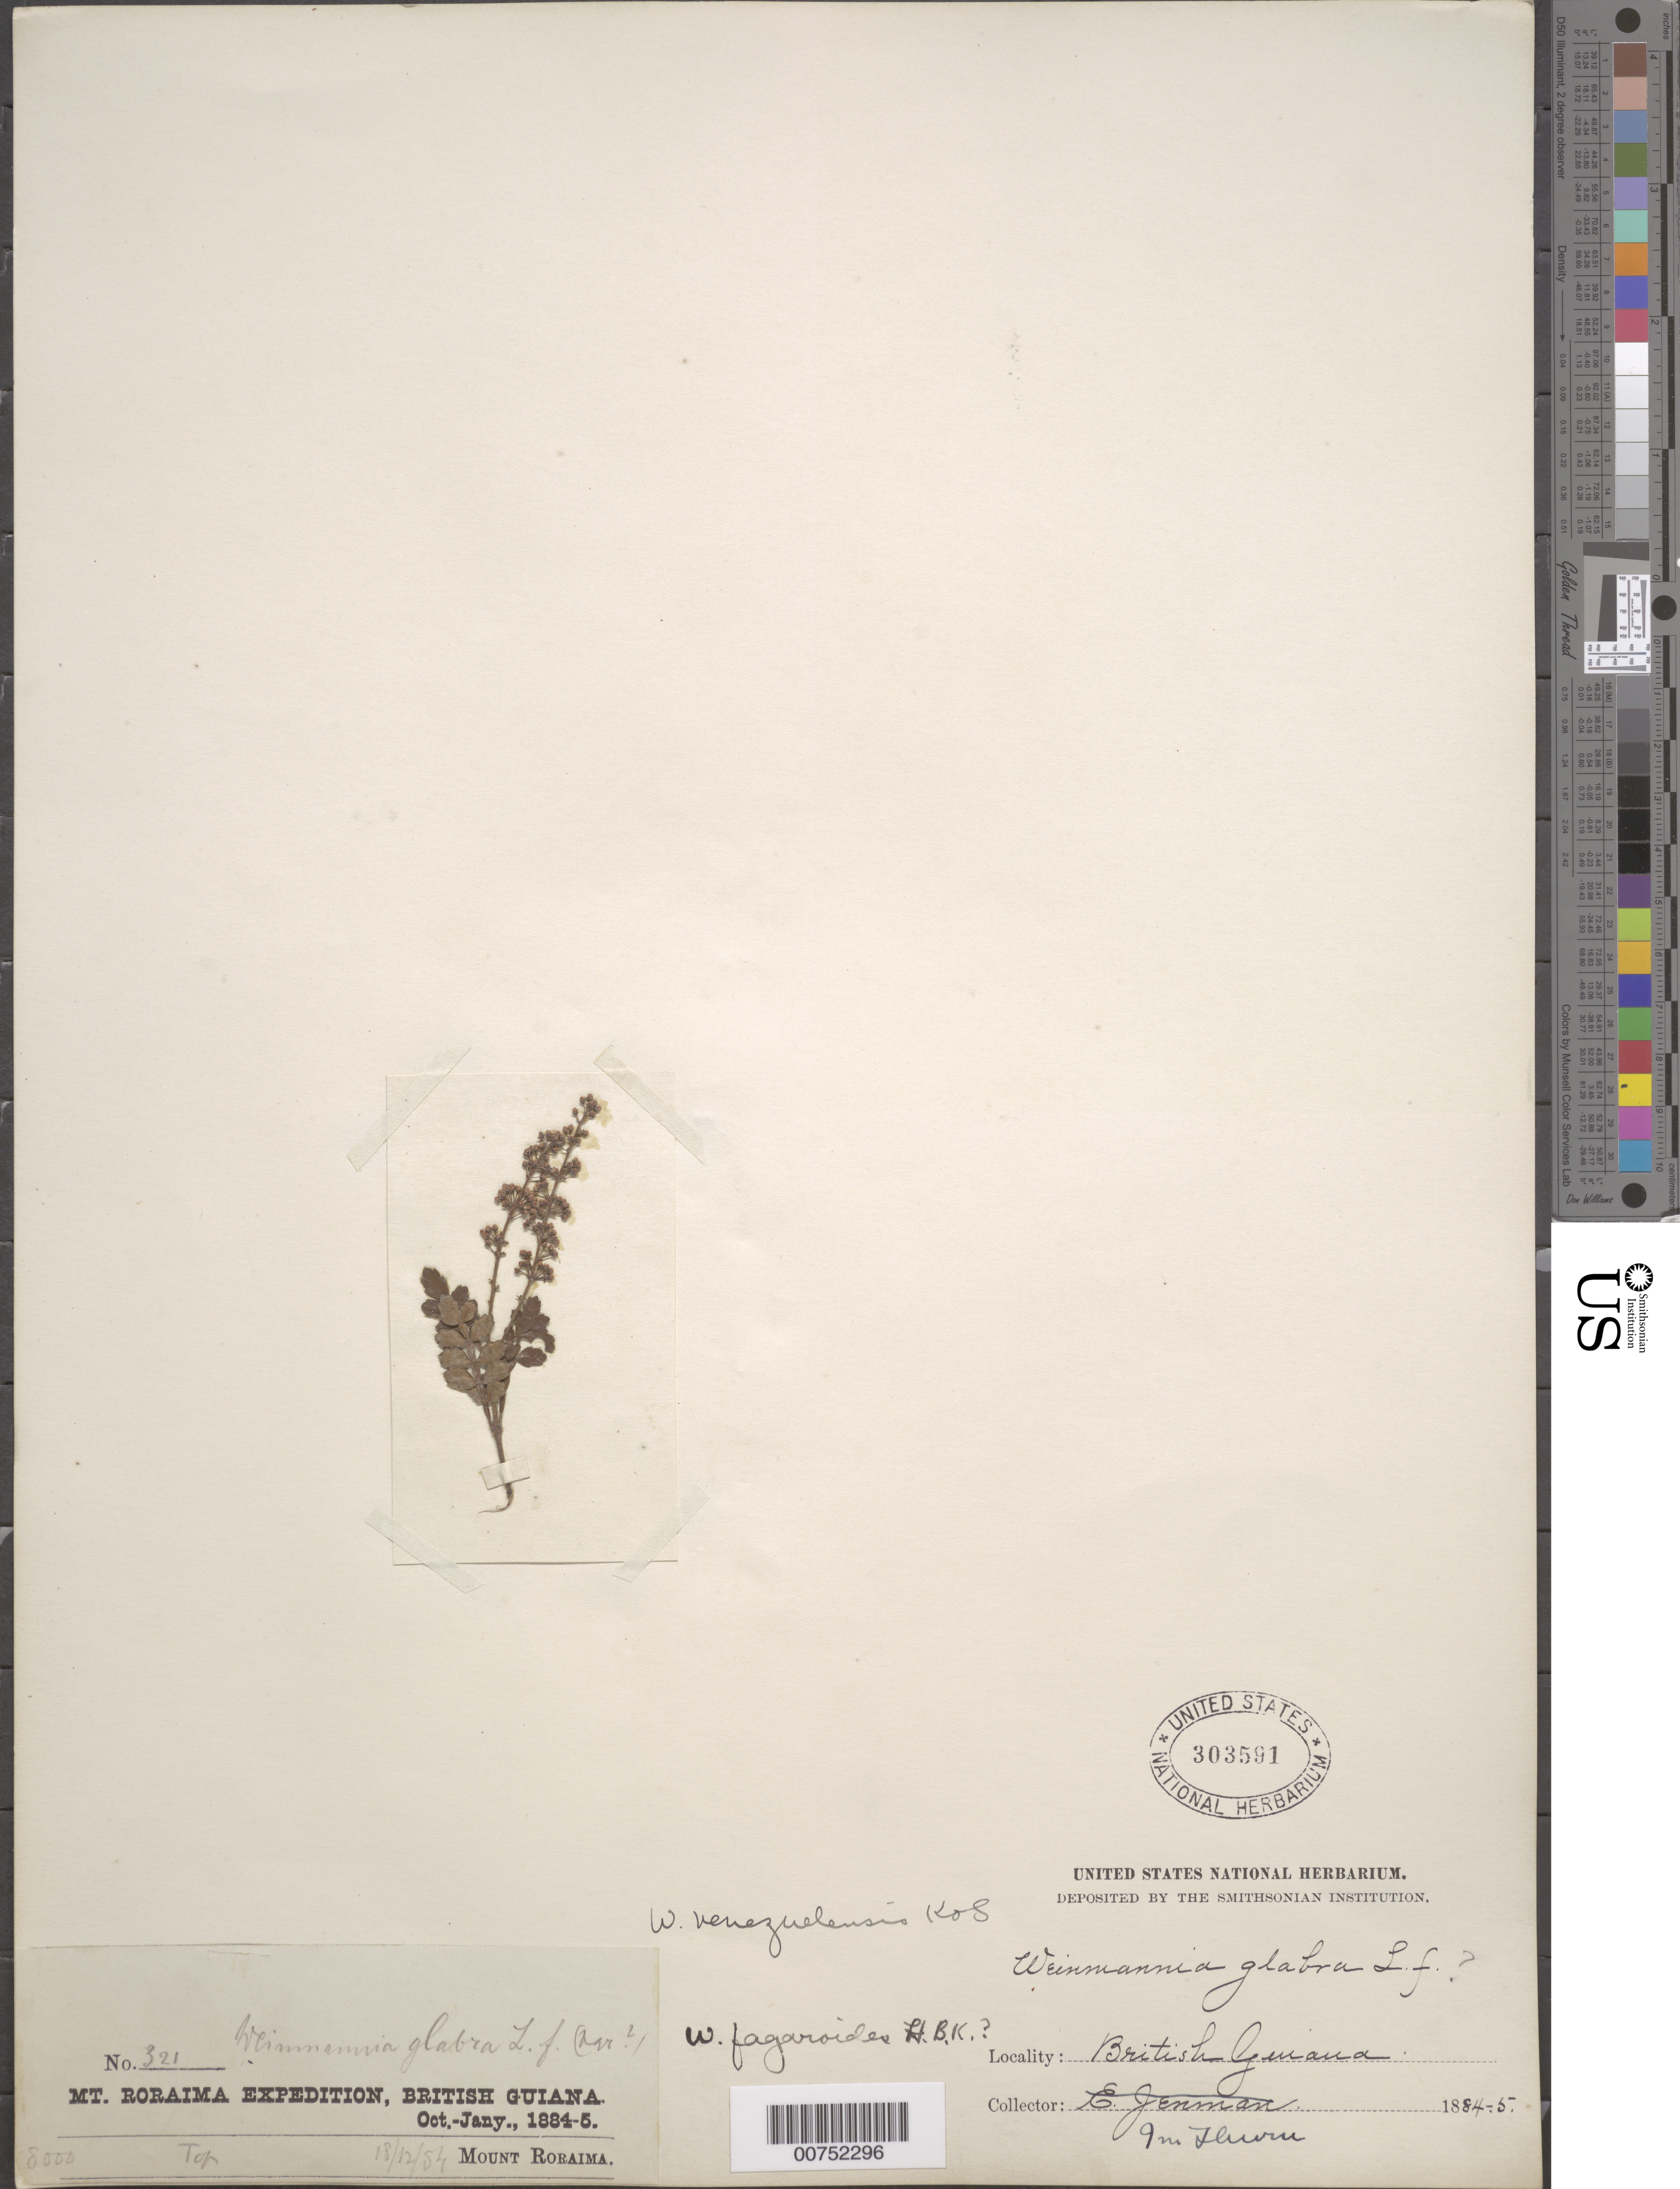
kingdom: Plantae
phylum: Tracheophyta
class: Magnoliopsida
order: Oxalidales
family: Cunoniaceae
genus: Weinmannia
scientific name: Weinmannia glabra var. caripensis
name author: (Kunth) Engl.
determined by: DeFilipps, R. A.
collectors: E. F. im Thurn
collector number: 321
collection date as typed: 18 December 1884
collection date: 1884-12-18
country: Guyana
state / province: Cuyuni-Mazaruni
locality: Mt. Roraima, summit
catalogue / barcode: US 303591